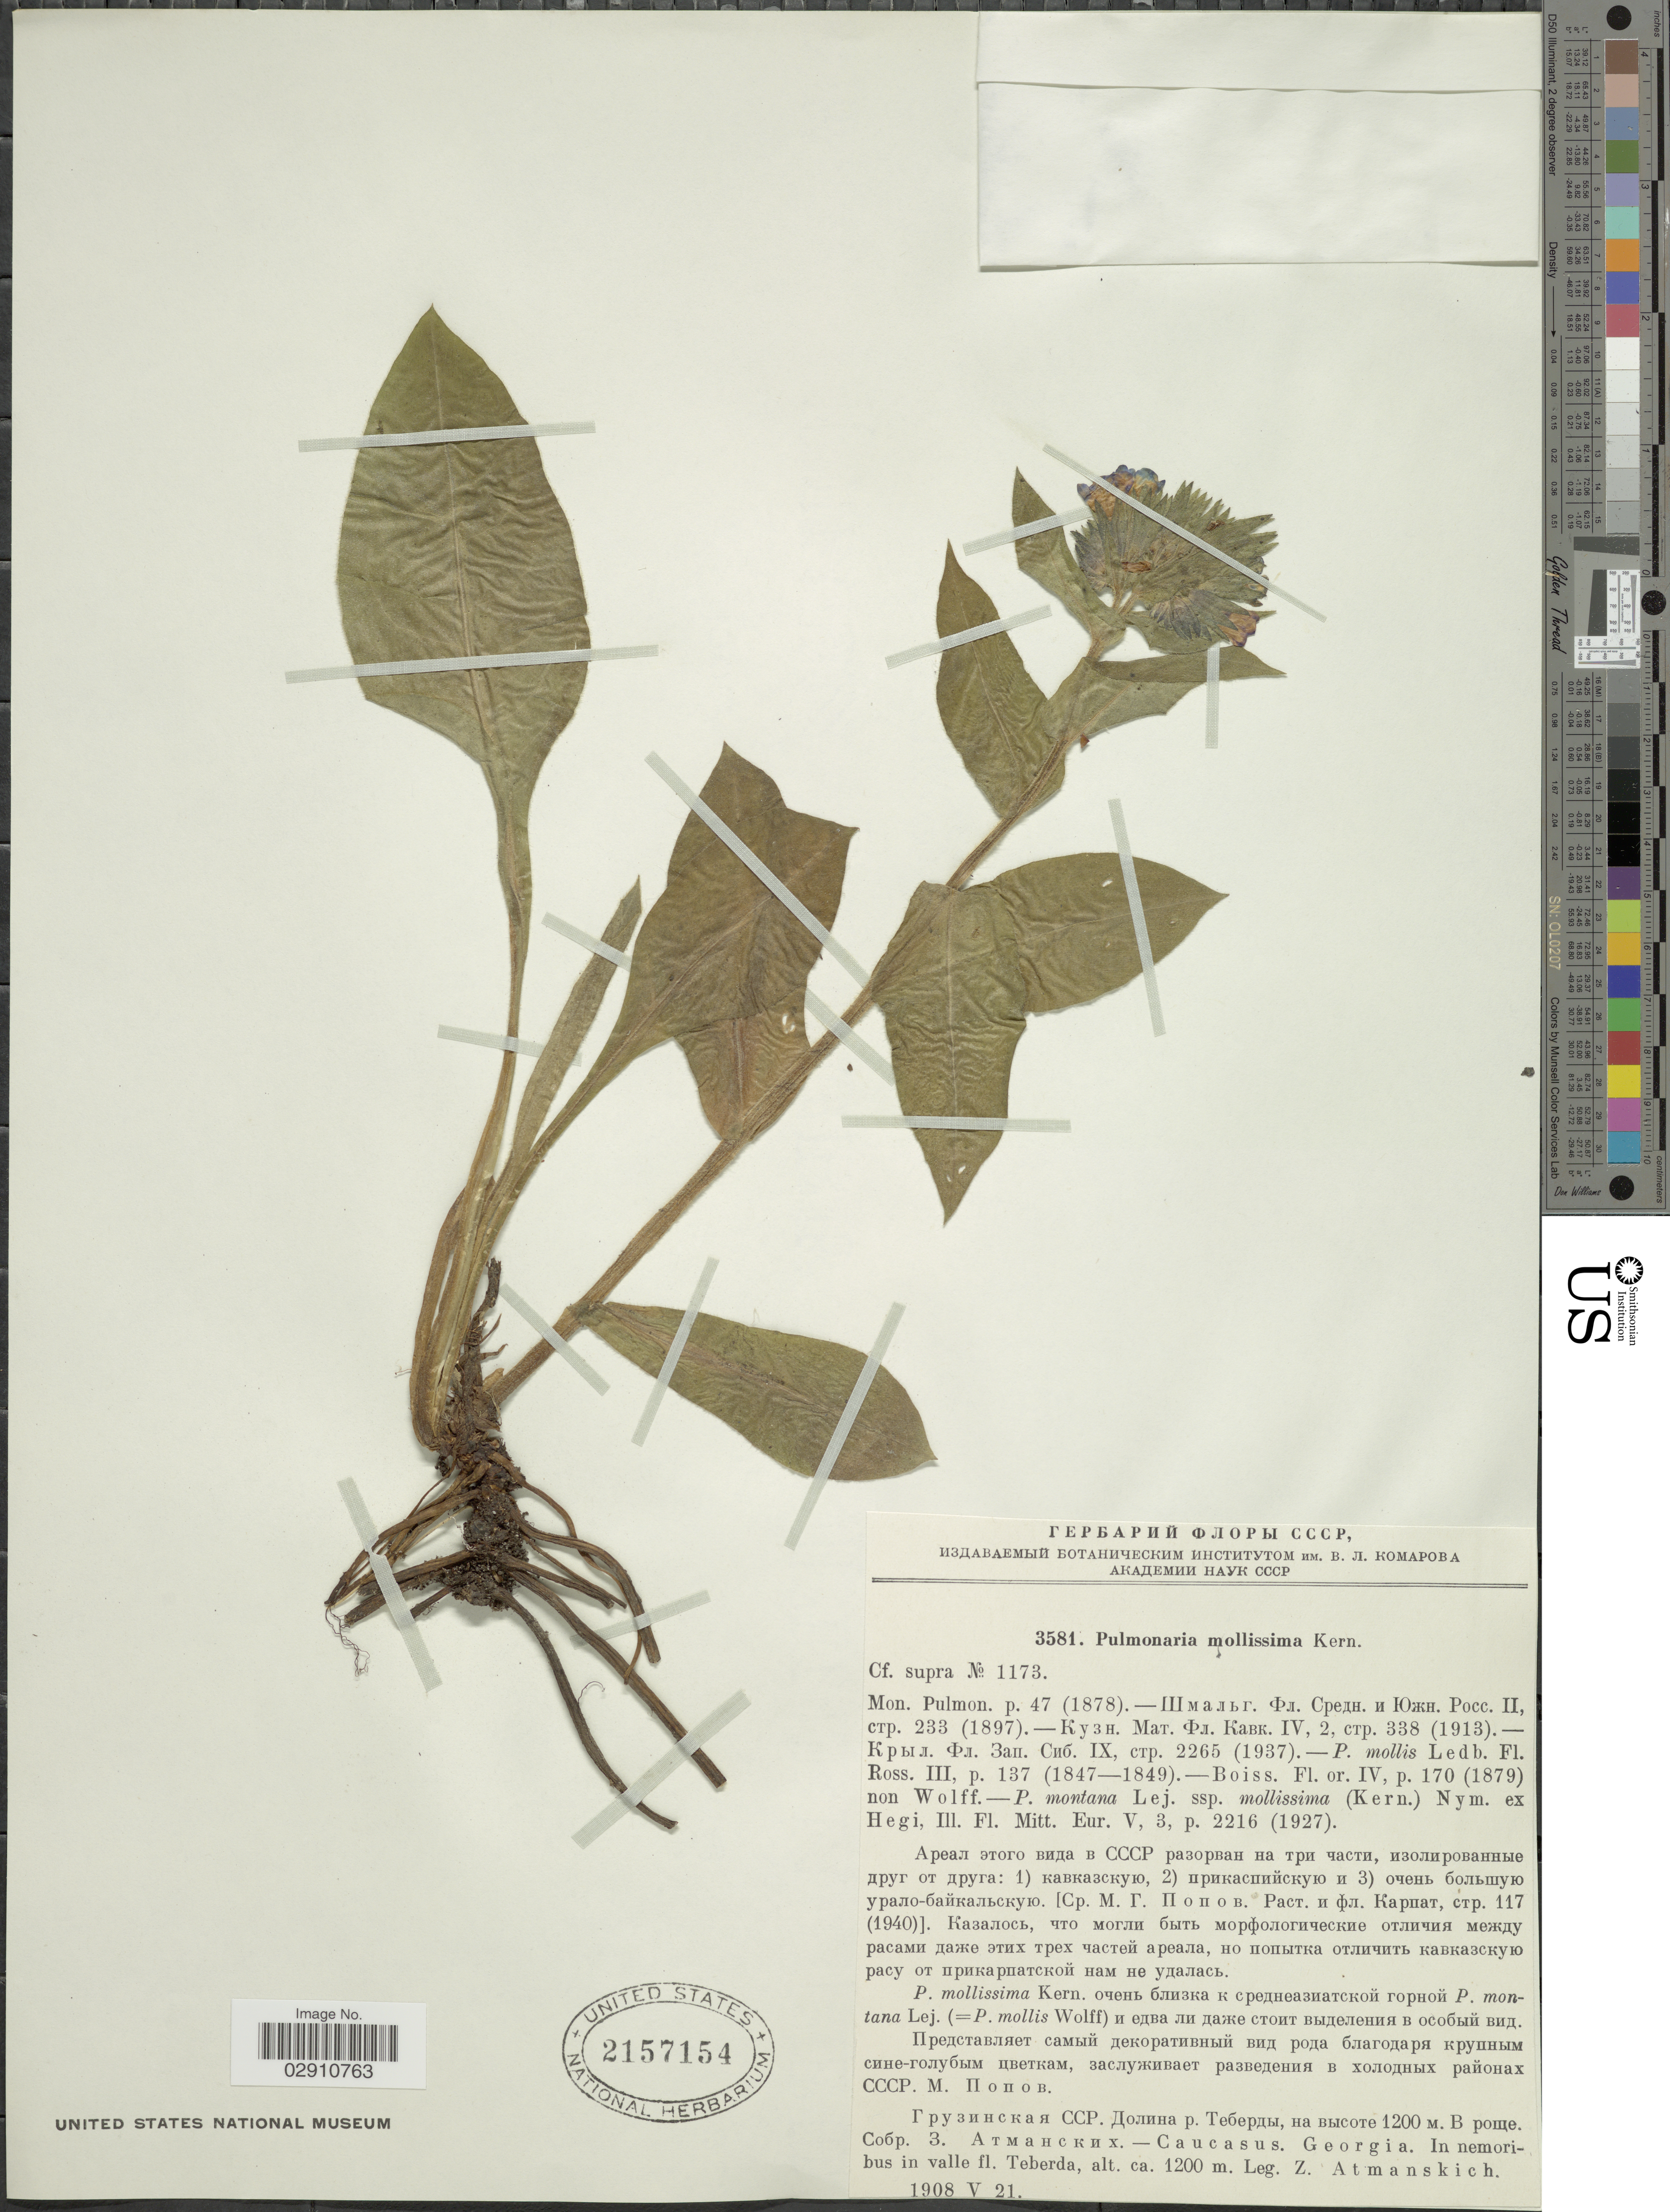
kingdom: Plantae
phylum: Tracheophyta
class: Magnoliopsida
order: Boraginales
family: Boraginaceae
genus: Pulmonaria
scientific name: Pulmonaria mollissima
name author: A. Kern.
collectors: Z. Atmanskich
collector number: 3581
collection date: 1908-05-21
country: United States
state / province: Georgia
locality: Caucasus. Georgia. In nemoribus in valle fl. Teberda.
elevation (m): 1200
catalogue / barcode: US 2157154